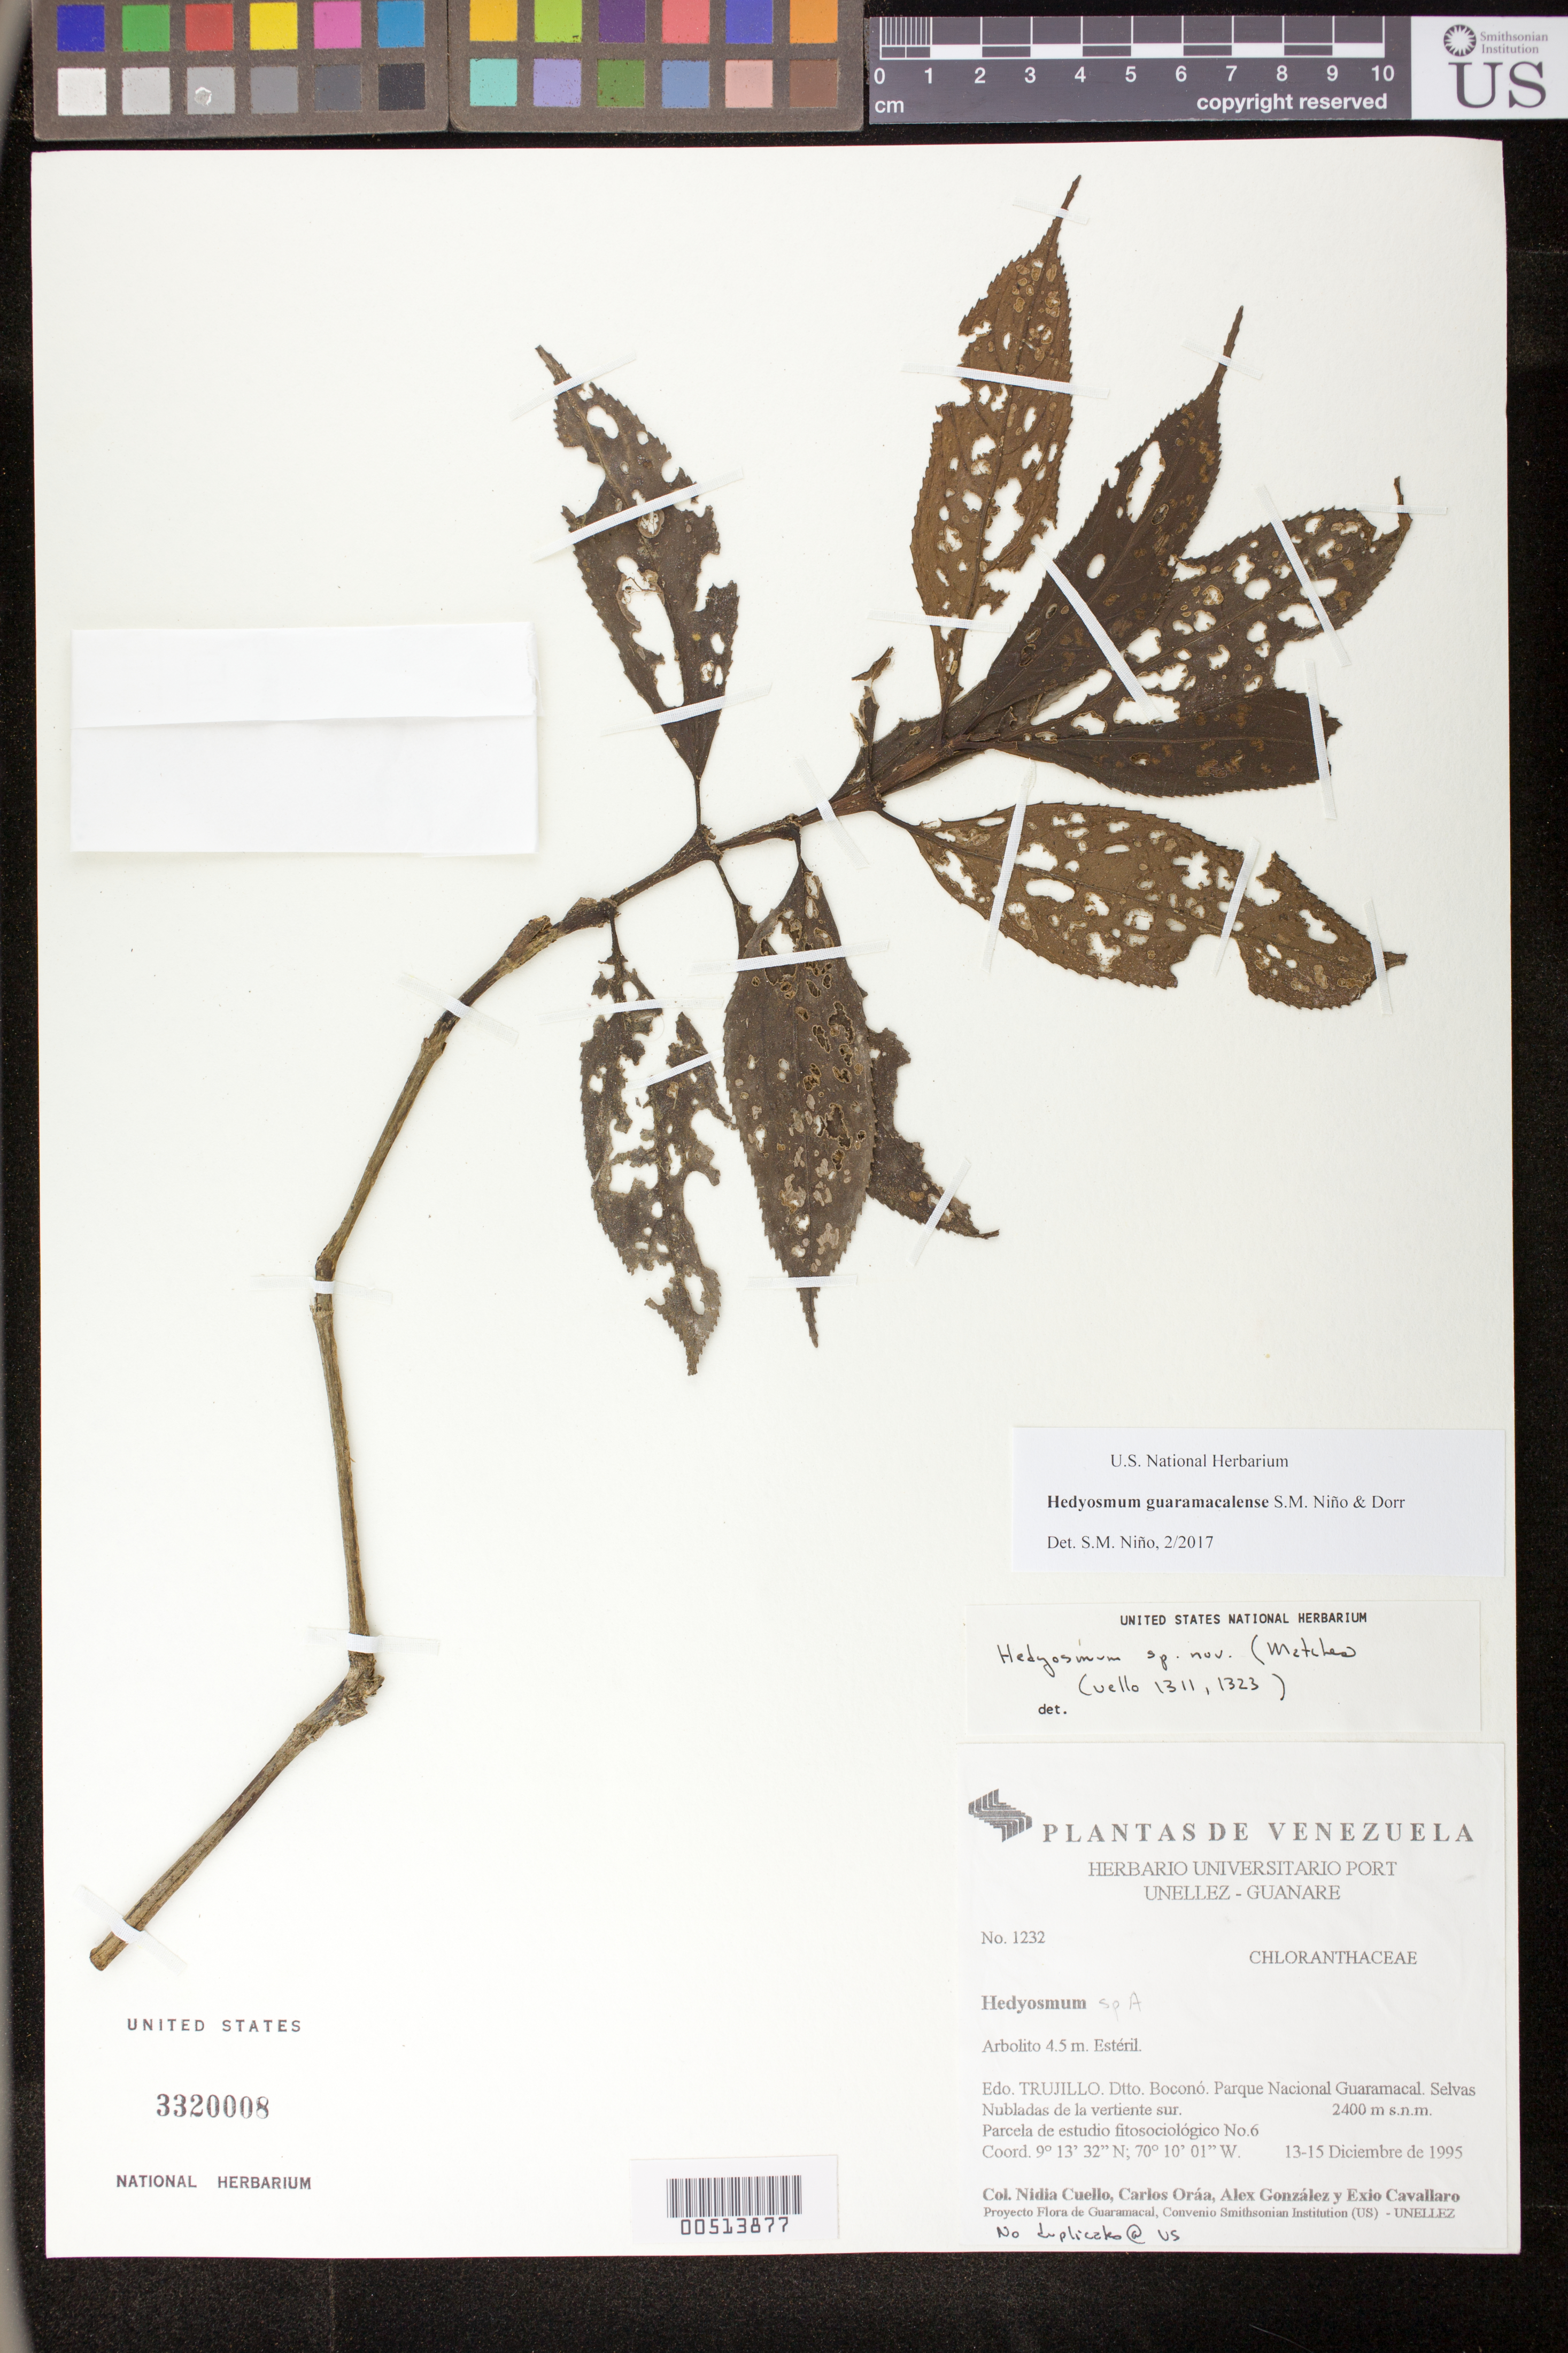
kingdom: Plantae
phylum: Tracheophyta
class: Magnoliopsida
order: Chloranthales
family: Chloranthaceae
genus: Hedyosmum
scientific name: Hedyosmum guaramacalense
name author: S.M. Niño & Dorr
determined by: Niño, S. M., (PORT), BioCentro-UNELLEZ (VENEZUELA)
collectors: N. L. Cuello, C. Oráa, A. Gonzáles & E. Cavallaro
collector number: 1232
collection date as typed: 13 Dec 1995 to 15 Dec 1995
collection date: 1995-12-13/1995-12-15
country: Venezuela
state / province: Trujillo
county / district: Boconó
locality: Parque Nacional Guaramacal, vertiente S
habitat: Selvas Nubladas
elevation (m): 2400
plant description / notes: MO, PORT, US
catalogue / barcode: US 3320008